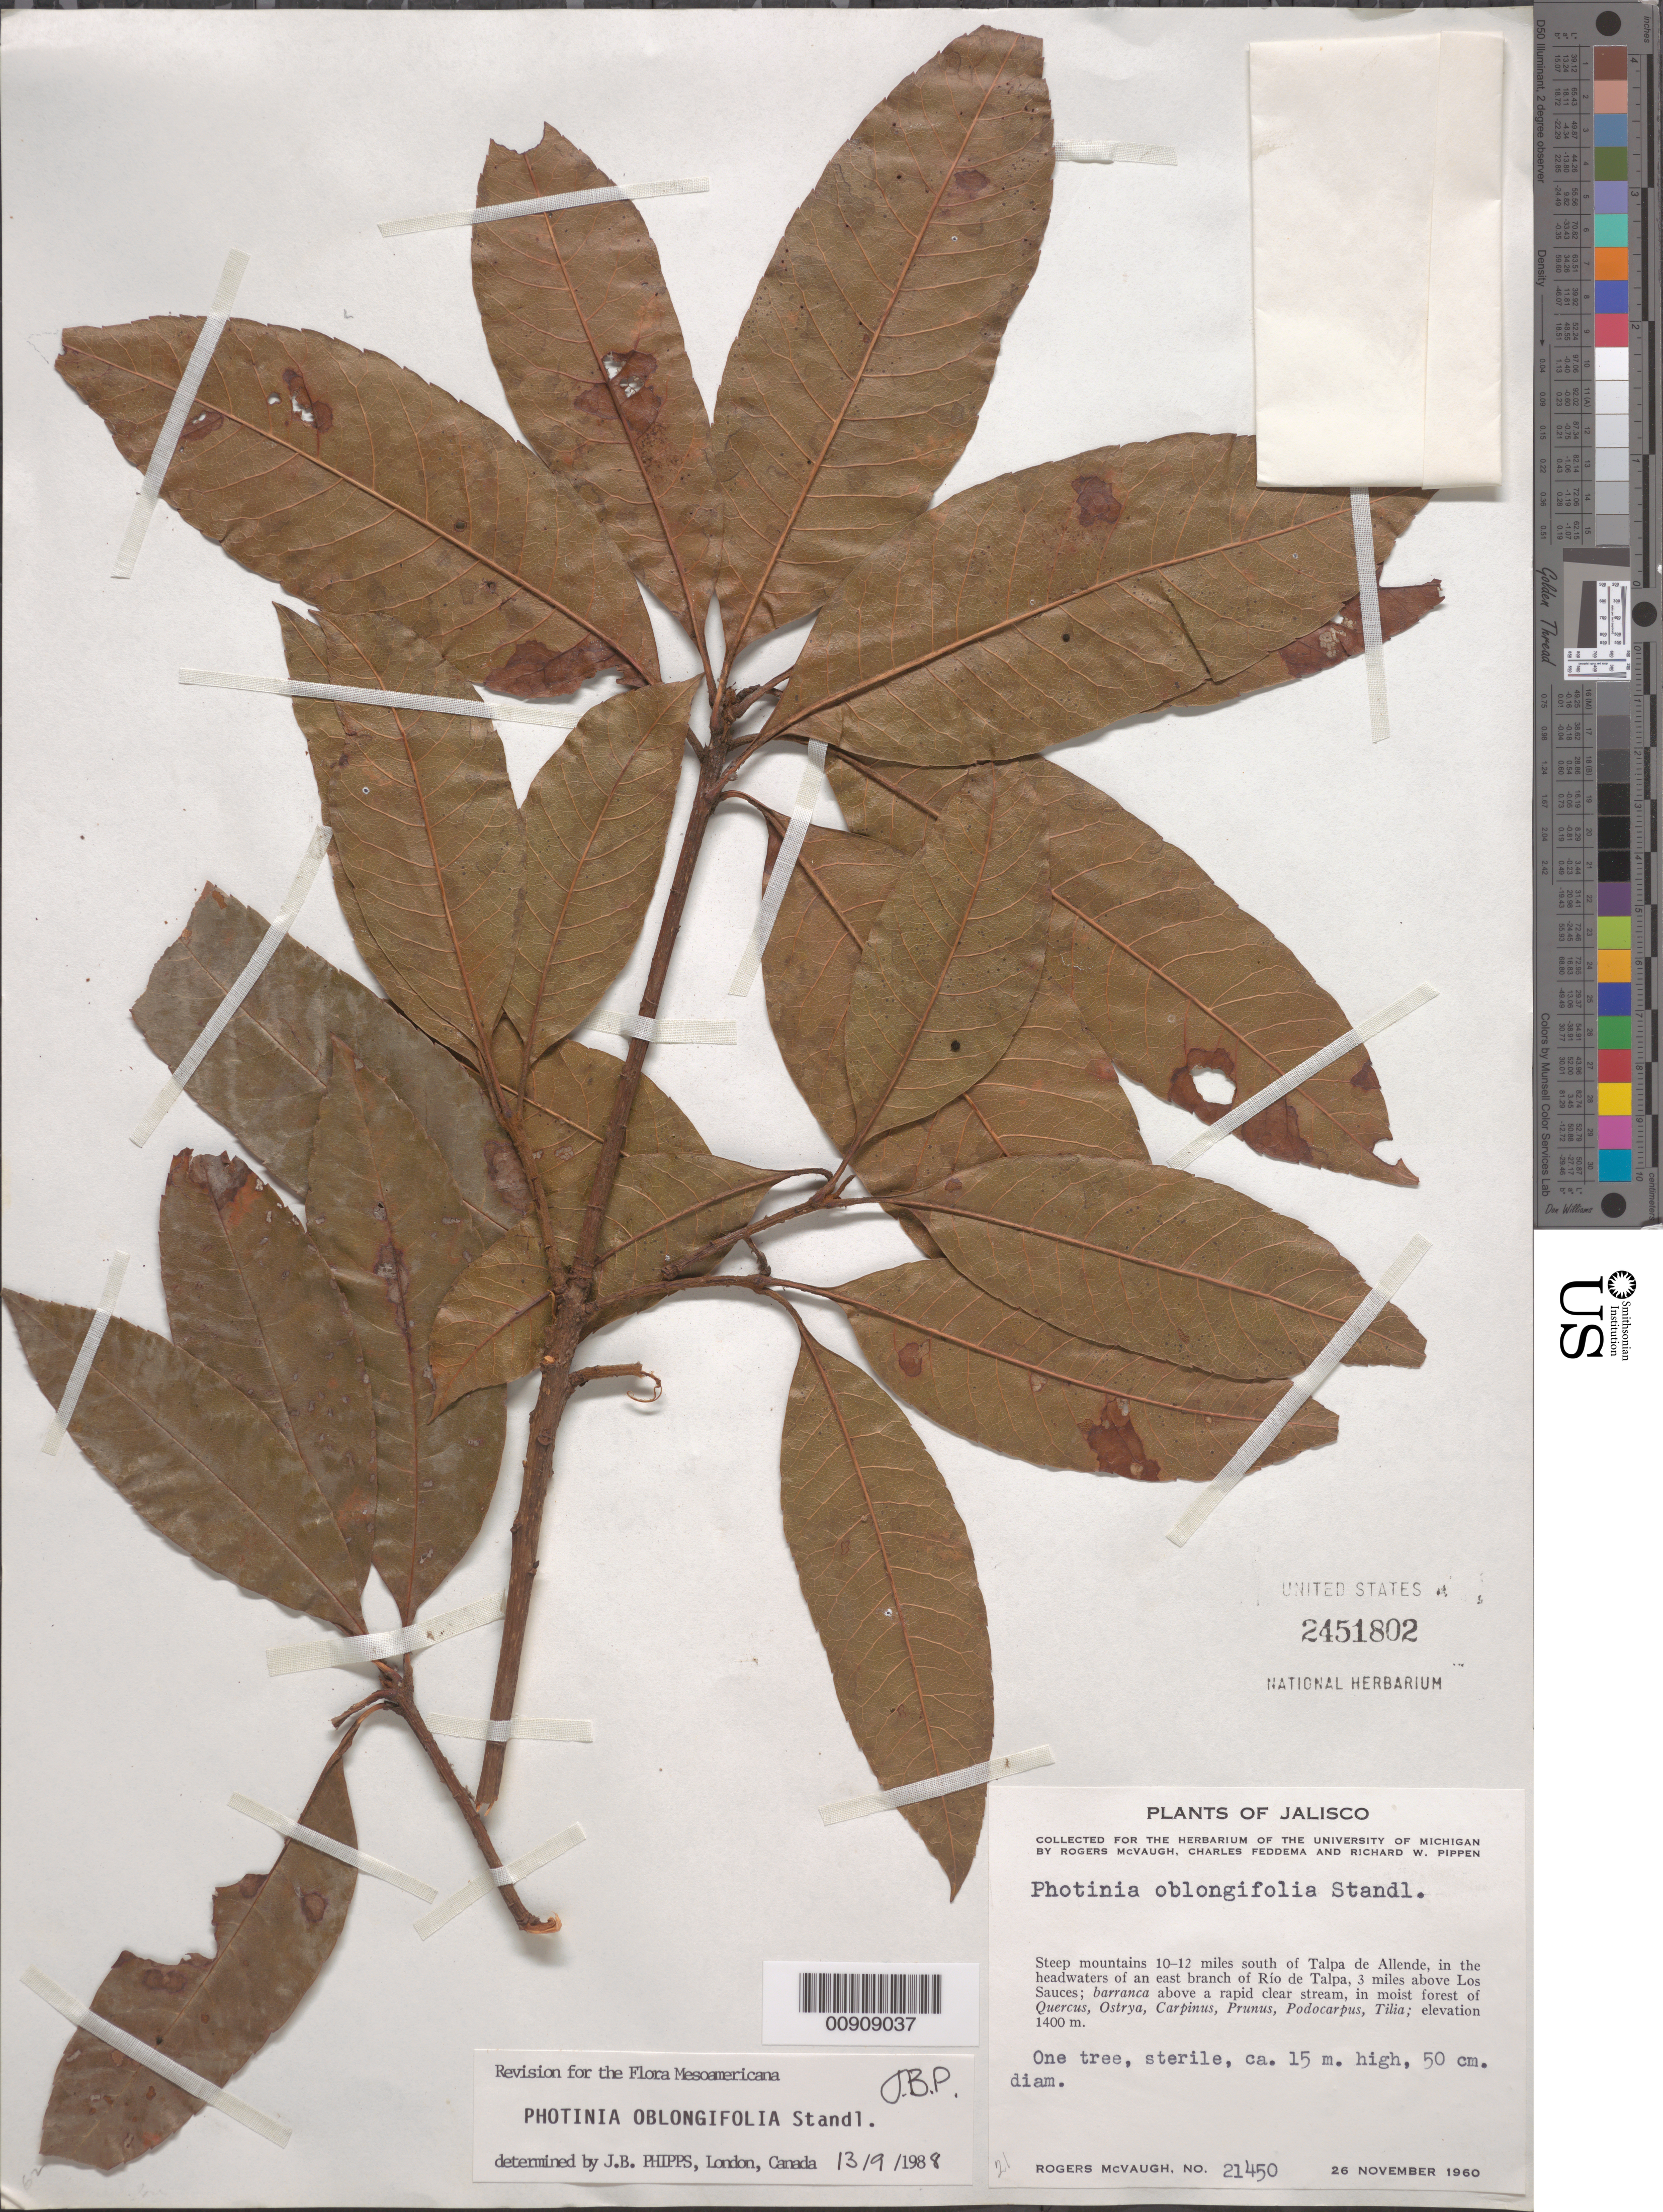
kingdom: Plantae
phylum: Tracheophyta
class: Magnoliopsida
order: Rosales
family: Rosaceae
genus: Phippsiomeles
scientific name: Phippsiomeles oblongifolia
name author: (Standl.) B.B. Liu & J. Wen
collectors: R. McVaugh, C. Feddema & R. W. Pippen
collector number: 21450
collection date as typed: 26 Nov 1960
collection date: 1960-11-26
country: Mexico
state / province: Jalisco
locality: Steep mountains 10-12 miles south of Talpa de Allende, in the headwaters of an east branch of Río de Talpa, 3 miles above Los Sauces.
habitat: Barranca above a rapid clear stream, in moist forest of Quercus, Ostrya, Carpinus, Prunus, Podocarpus, Tilia.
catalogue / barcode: US 2451802